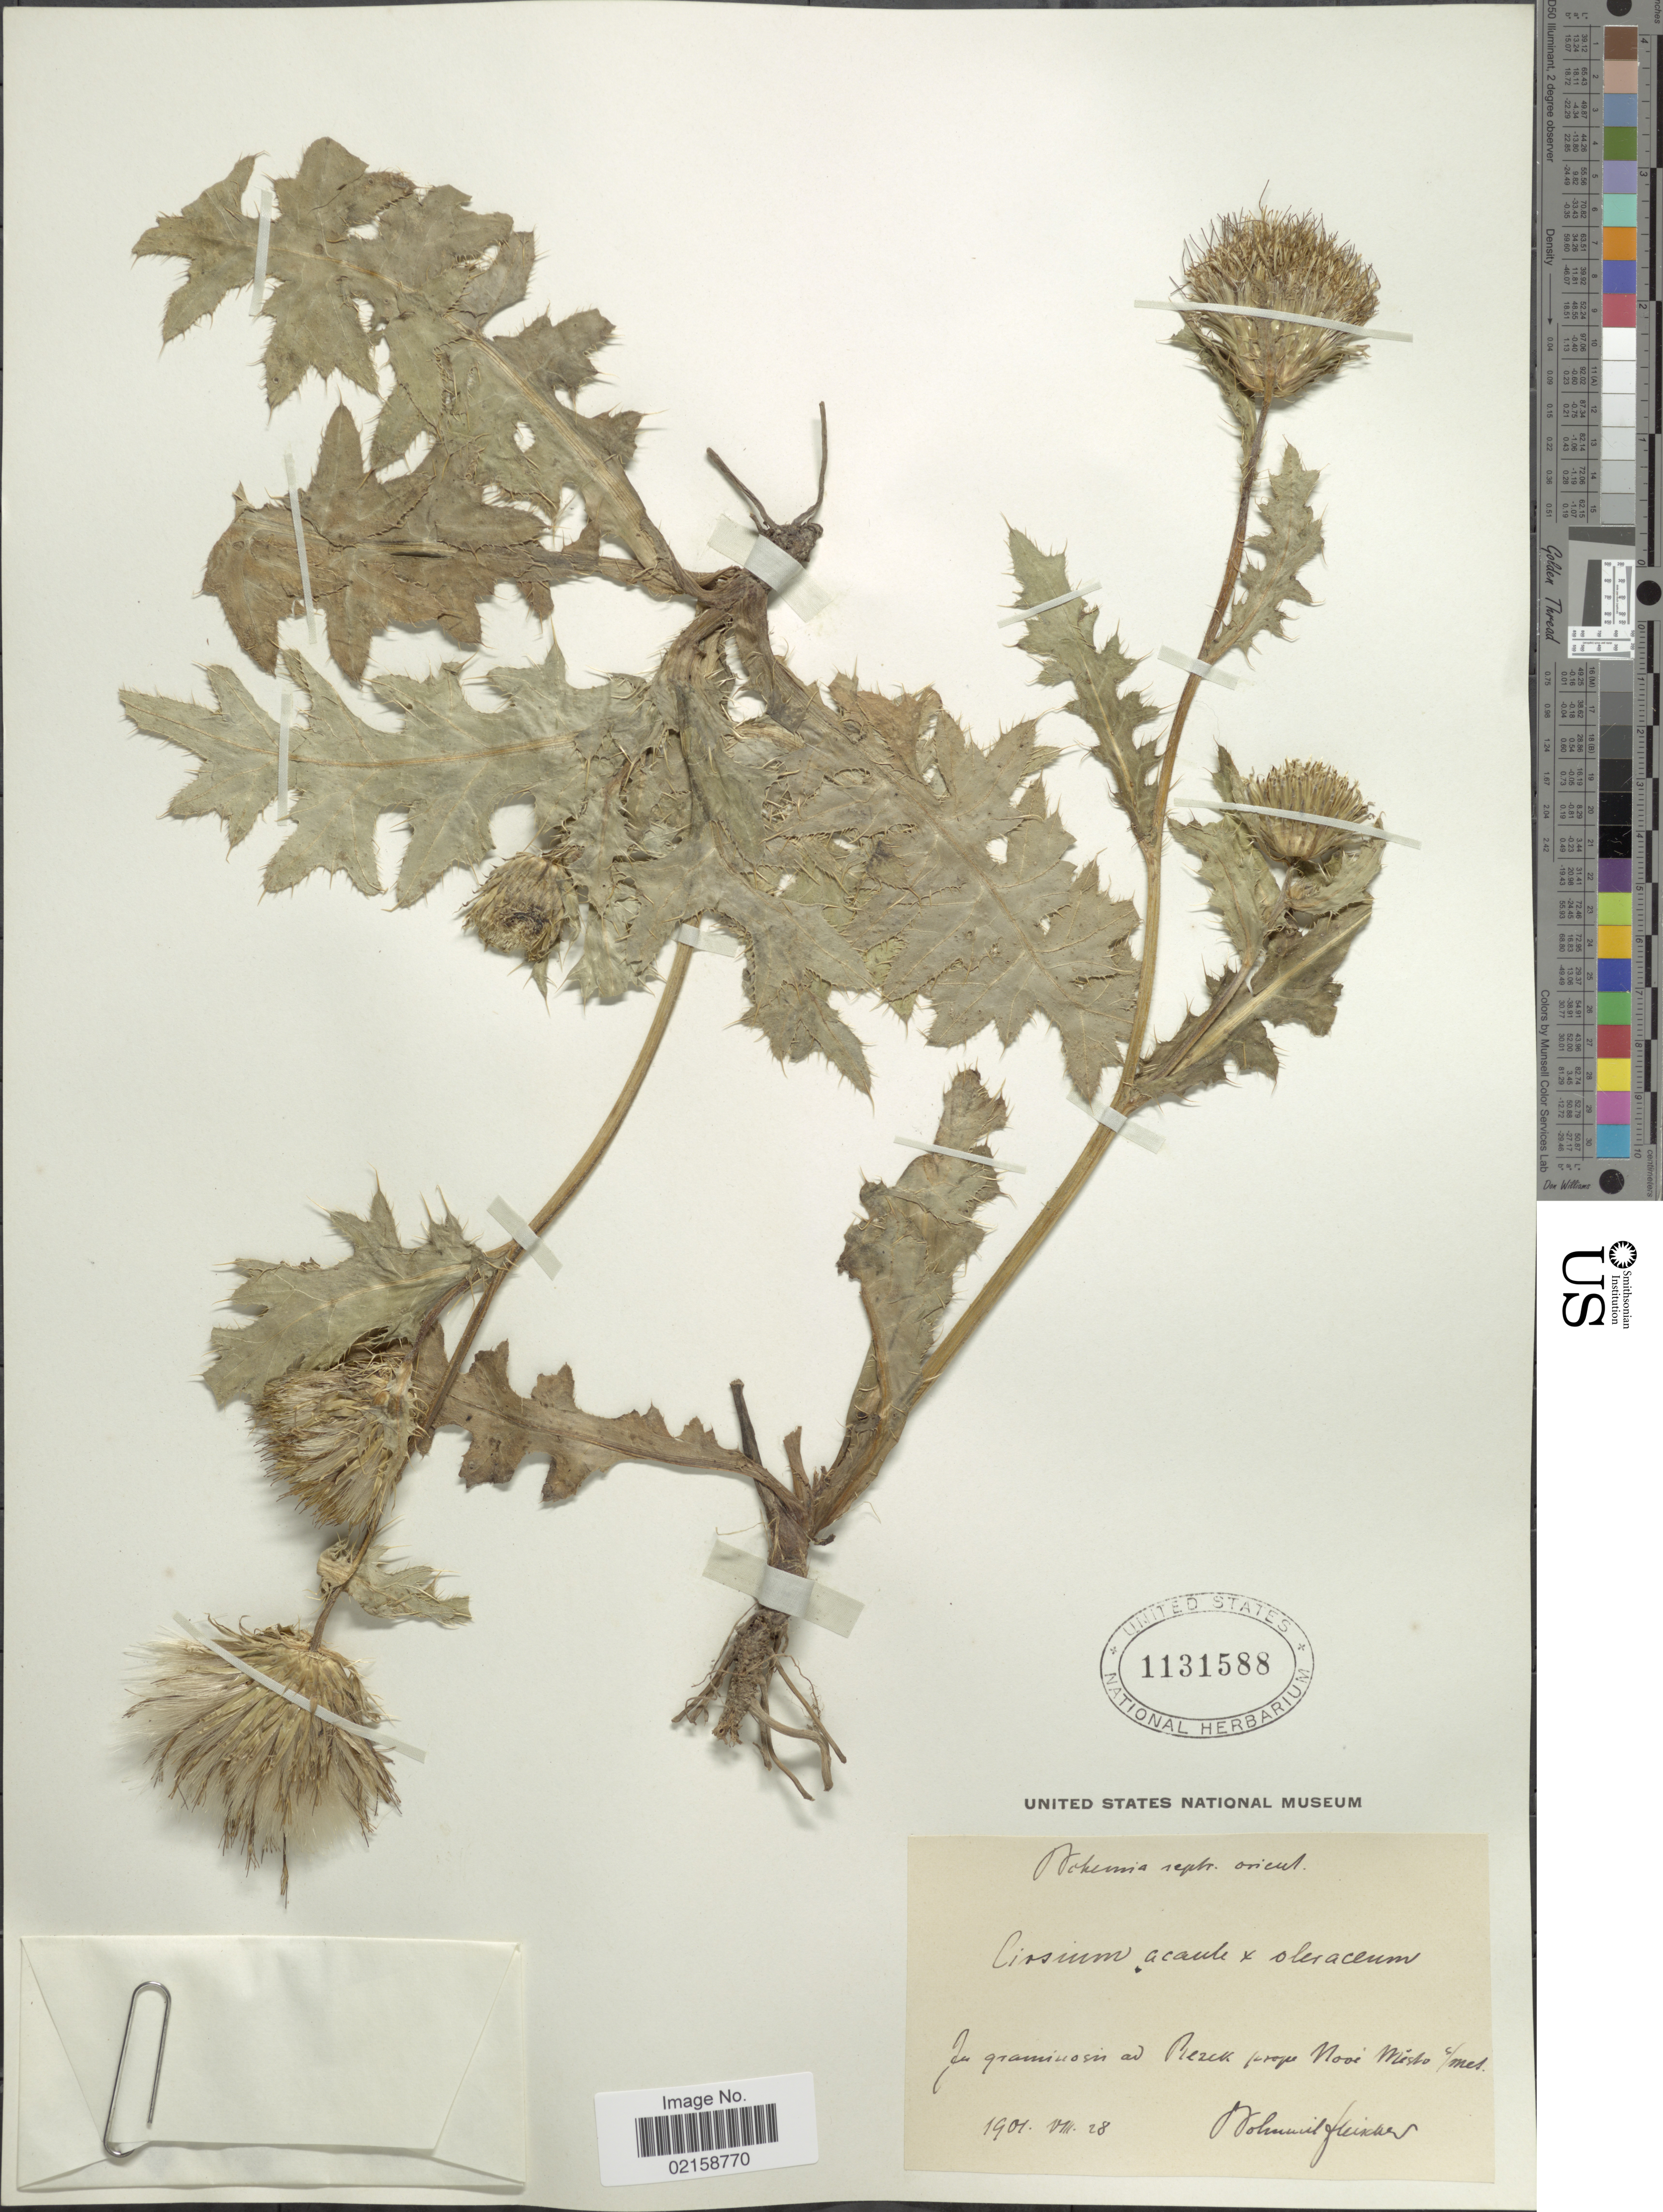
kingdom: Plantae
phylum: Tracheophyta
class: Magnoliopsida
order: Asterales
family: Asteraceae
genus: Cirsium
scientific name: Cirsium acaule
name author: (L.) Scop.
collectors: B. Fleischer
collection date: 1901-08-28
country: Czechia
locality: Bohemia septr. orient., fu graminosin ad Rezck prope Nooi Misto/ met. [interpreted]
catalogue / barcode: US 1131588